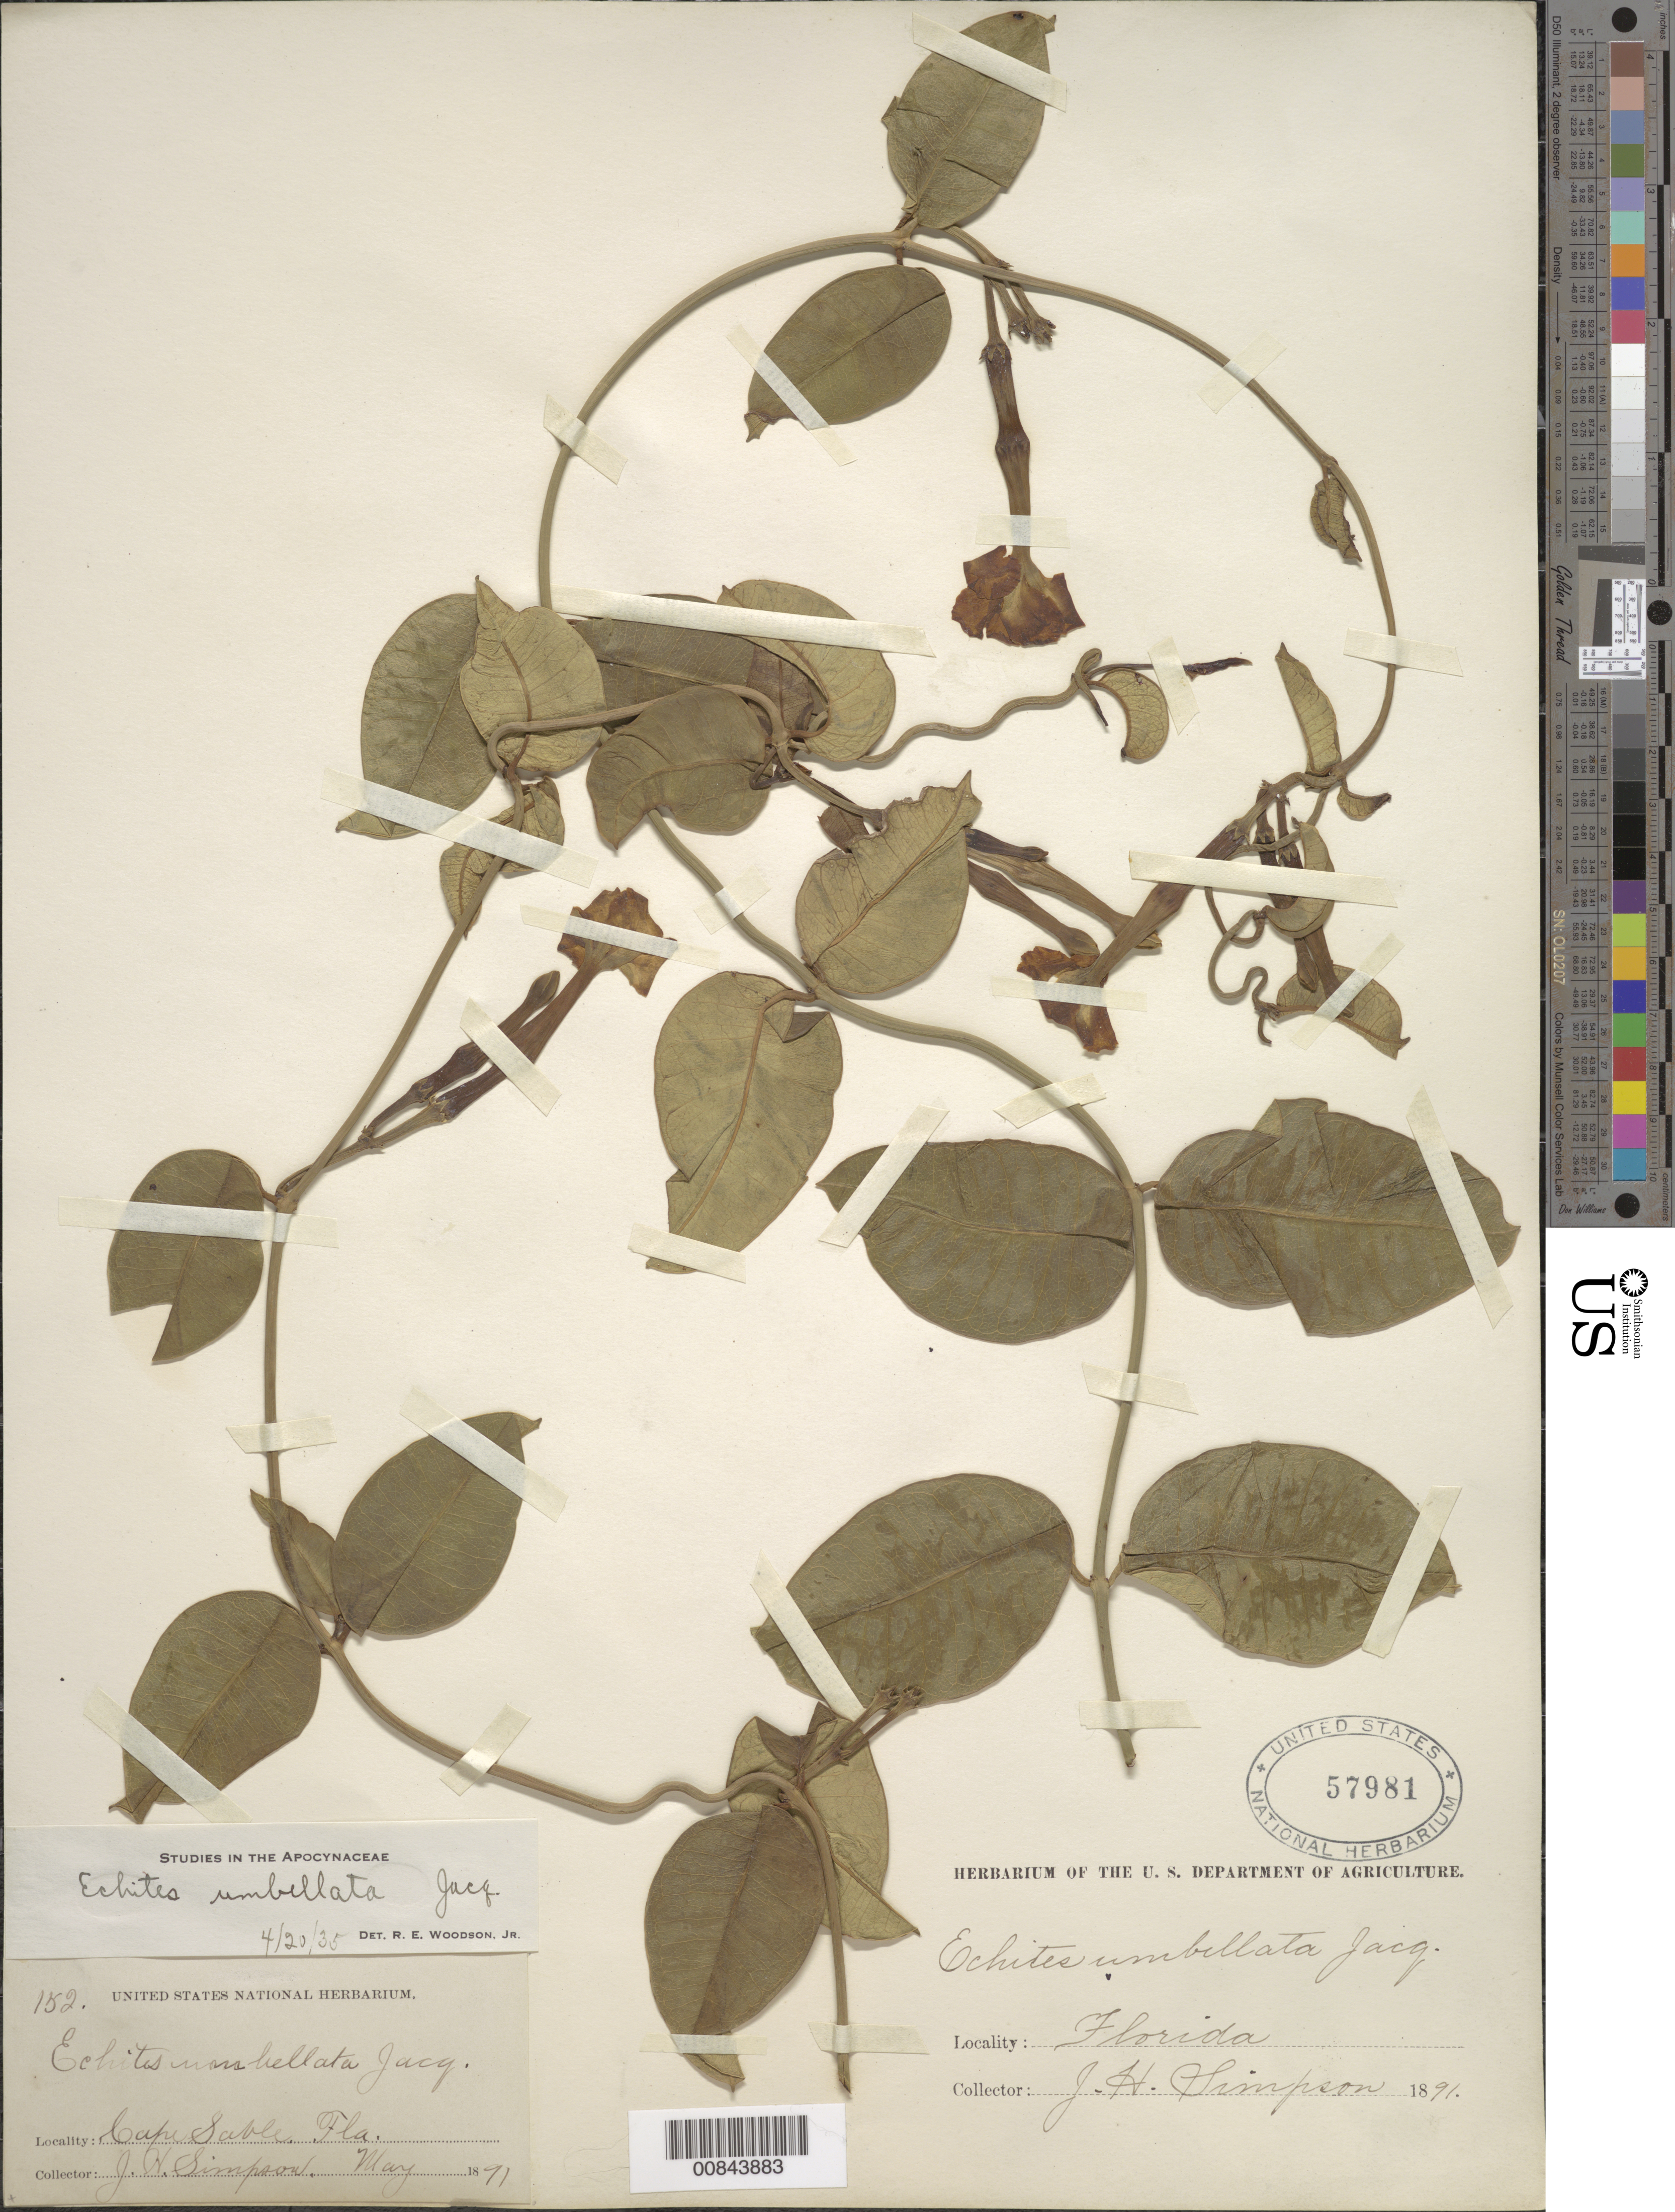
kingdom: Plantae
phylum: Tracheophyta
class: Magnoliopsida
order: Gentianales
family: Apocynaceae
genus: Echites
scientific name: Echites umbellatus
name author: Jacq.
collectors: J. H. Simpson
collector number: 152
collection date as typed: May 1871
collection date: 1871-05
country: United States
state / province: Florida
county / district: Monroe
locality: Cape Sable.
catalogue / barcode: US 57981